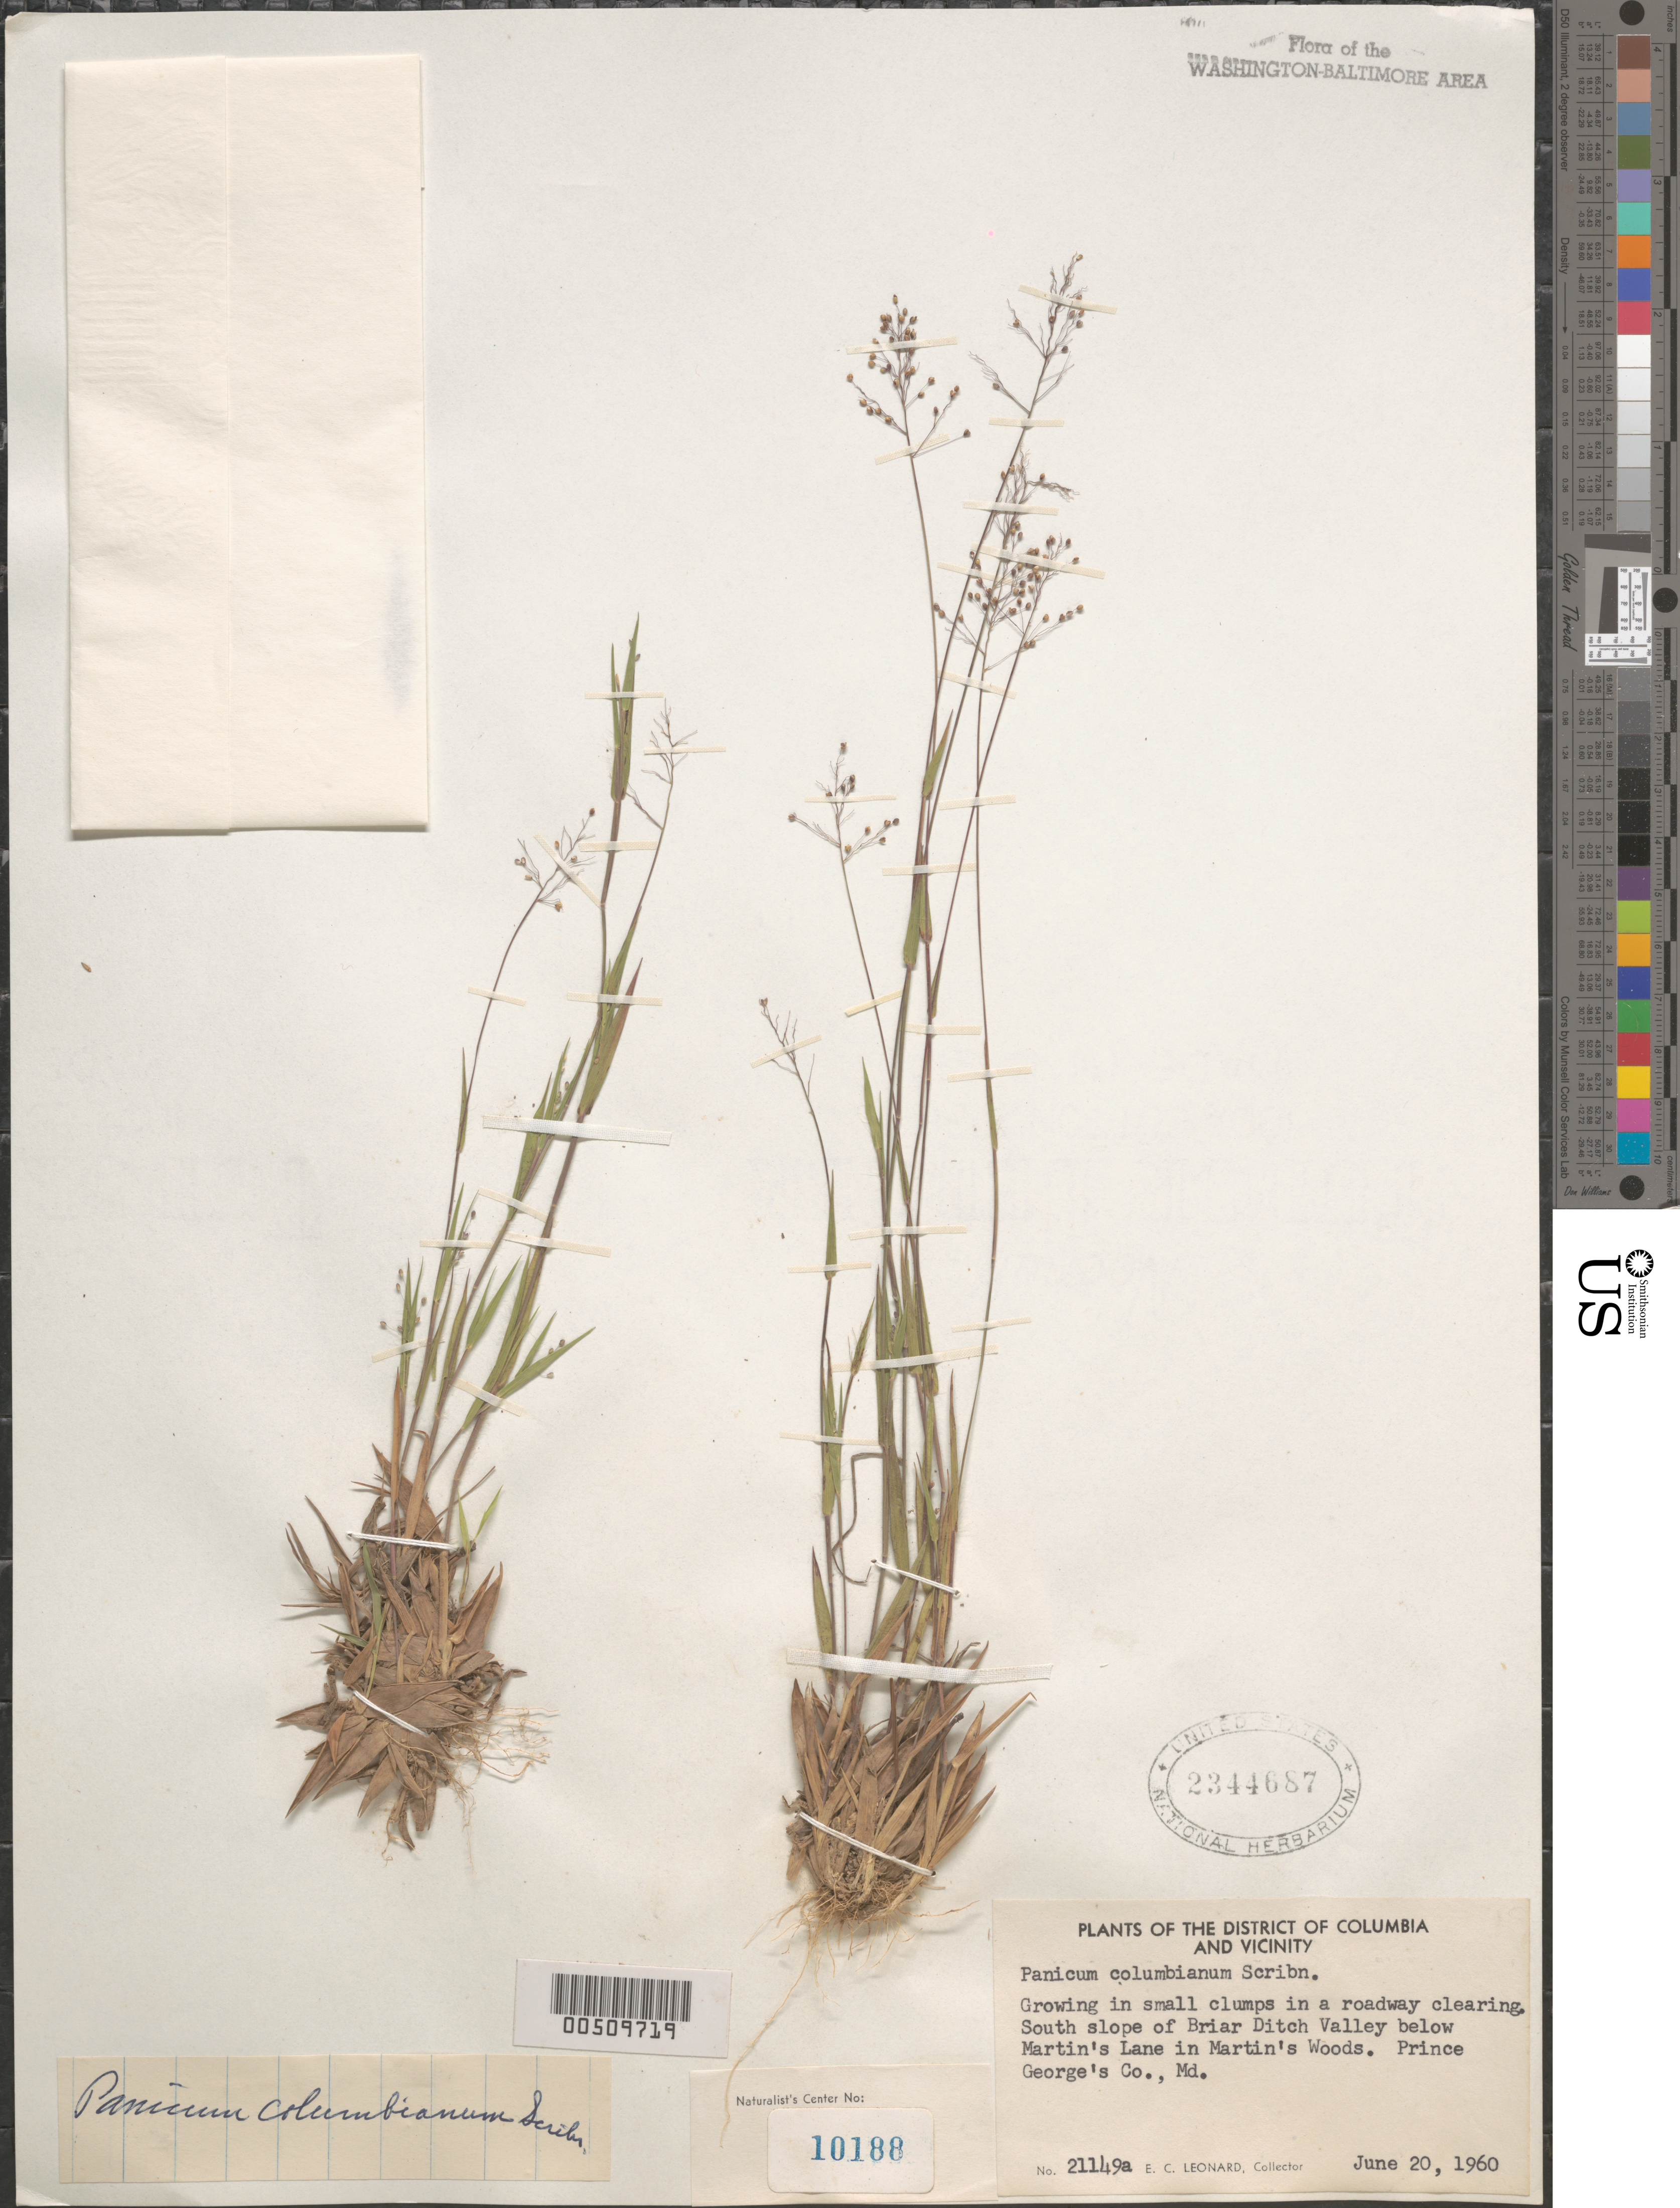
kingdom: Plantae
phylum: Tracheophyta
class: Liliopsida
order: Poales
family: Poaceae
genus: Dichanthelium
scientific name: Dichanthelium ovale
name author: (Elliott) Gould & C.A. Clark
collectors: H. A. Allard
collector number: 21149A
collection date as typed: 20 Jun 1960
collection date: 1960-06-20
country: United States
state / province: Maryland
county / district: Prince George's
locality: S slope of Briar Ditch Valley below Martin's Lane in Martin's Woods Bull Run Mts.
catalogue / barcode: US 2344687